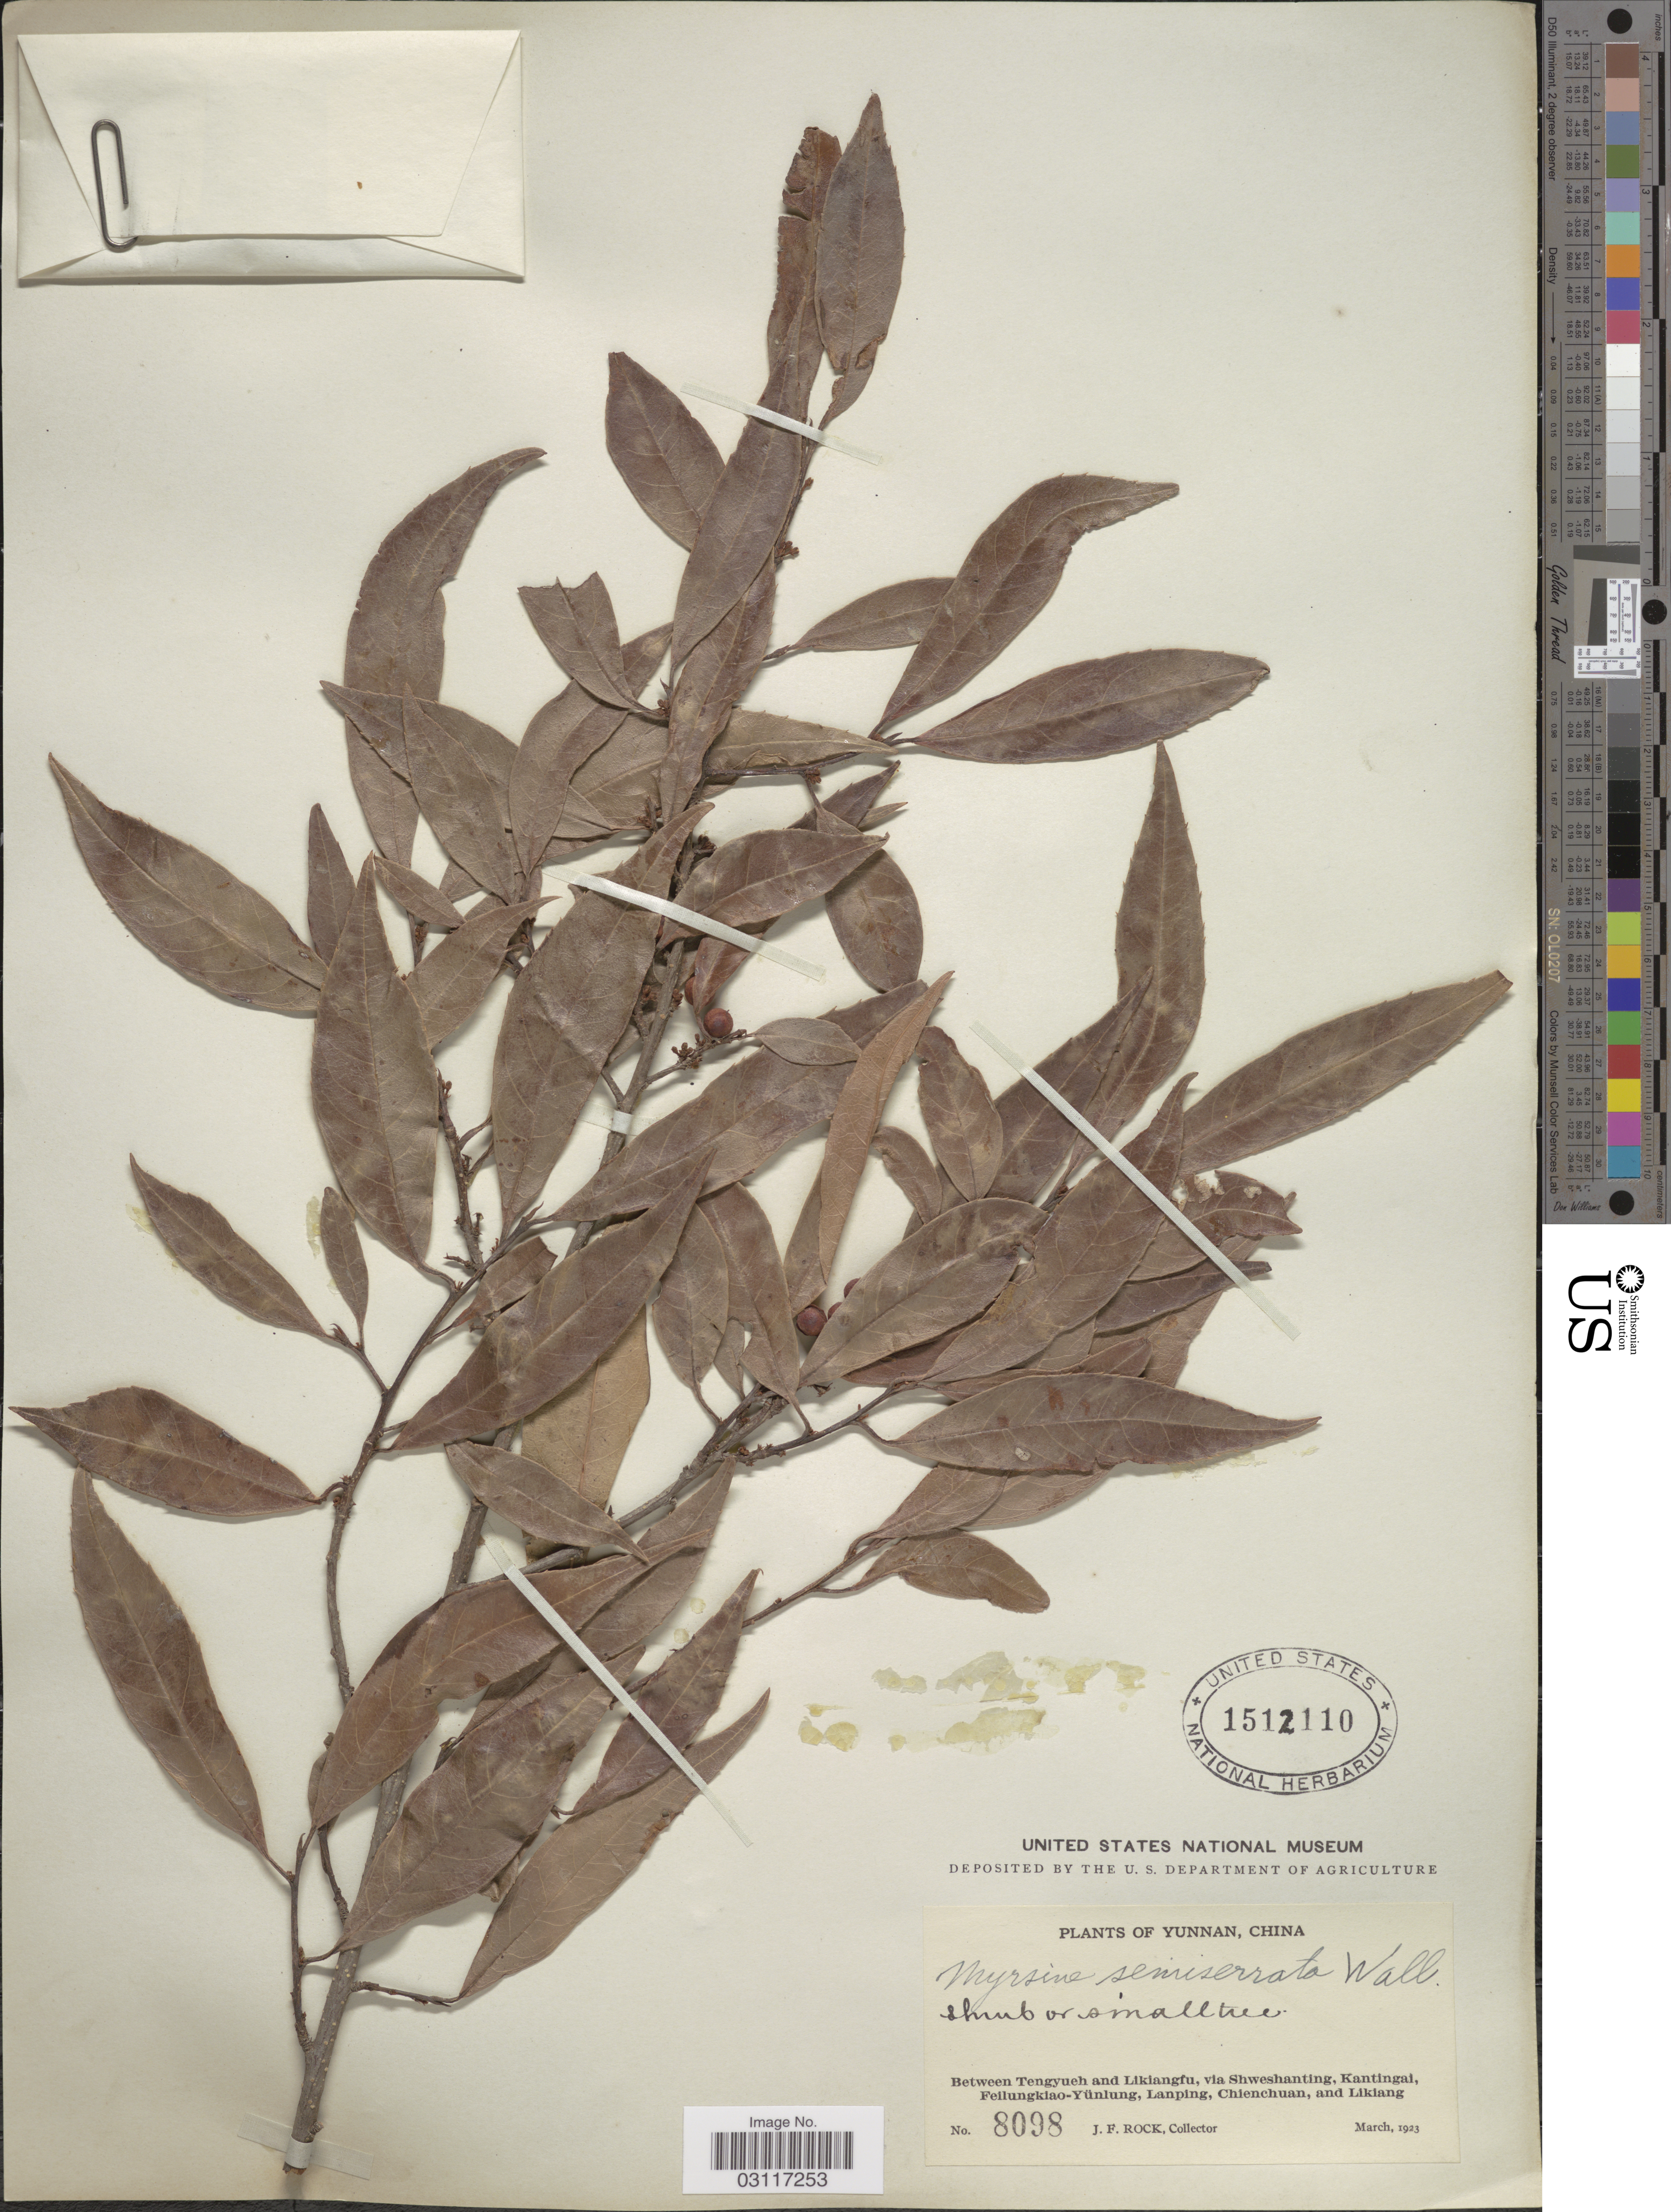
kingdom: Plantae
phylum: Tracheophyta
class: Magnoliopsida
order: Ericales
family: Primulaceae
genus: Myrsine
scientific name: Myrsine semiserrata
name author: Wall.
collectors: J. Rock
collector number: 8098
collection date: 1923-03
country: China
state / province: Yunnan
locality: Between Tengyueh and Likiangfu, via Shweshanting, Kantingai, Feilungkiao-Yünlung, Lanping, Chienchuan, and Likiang.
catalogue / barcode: US 1512110